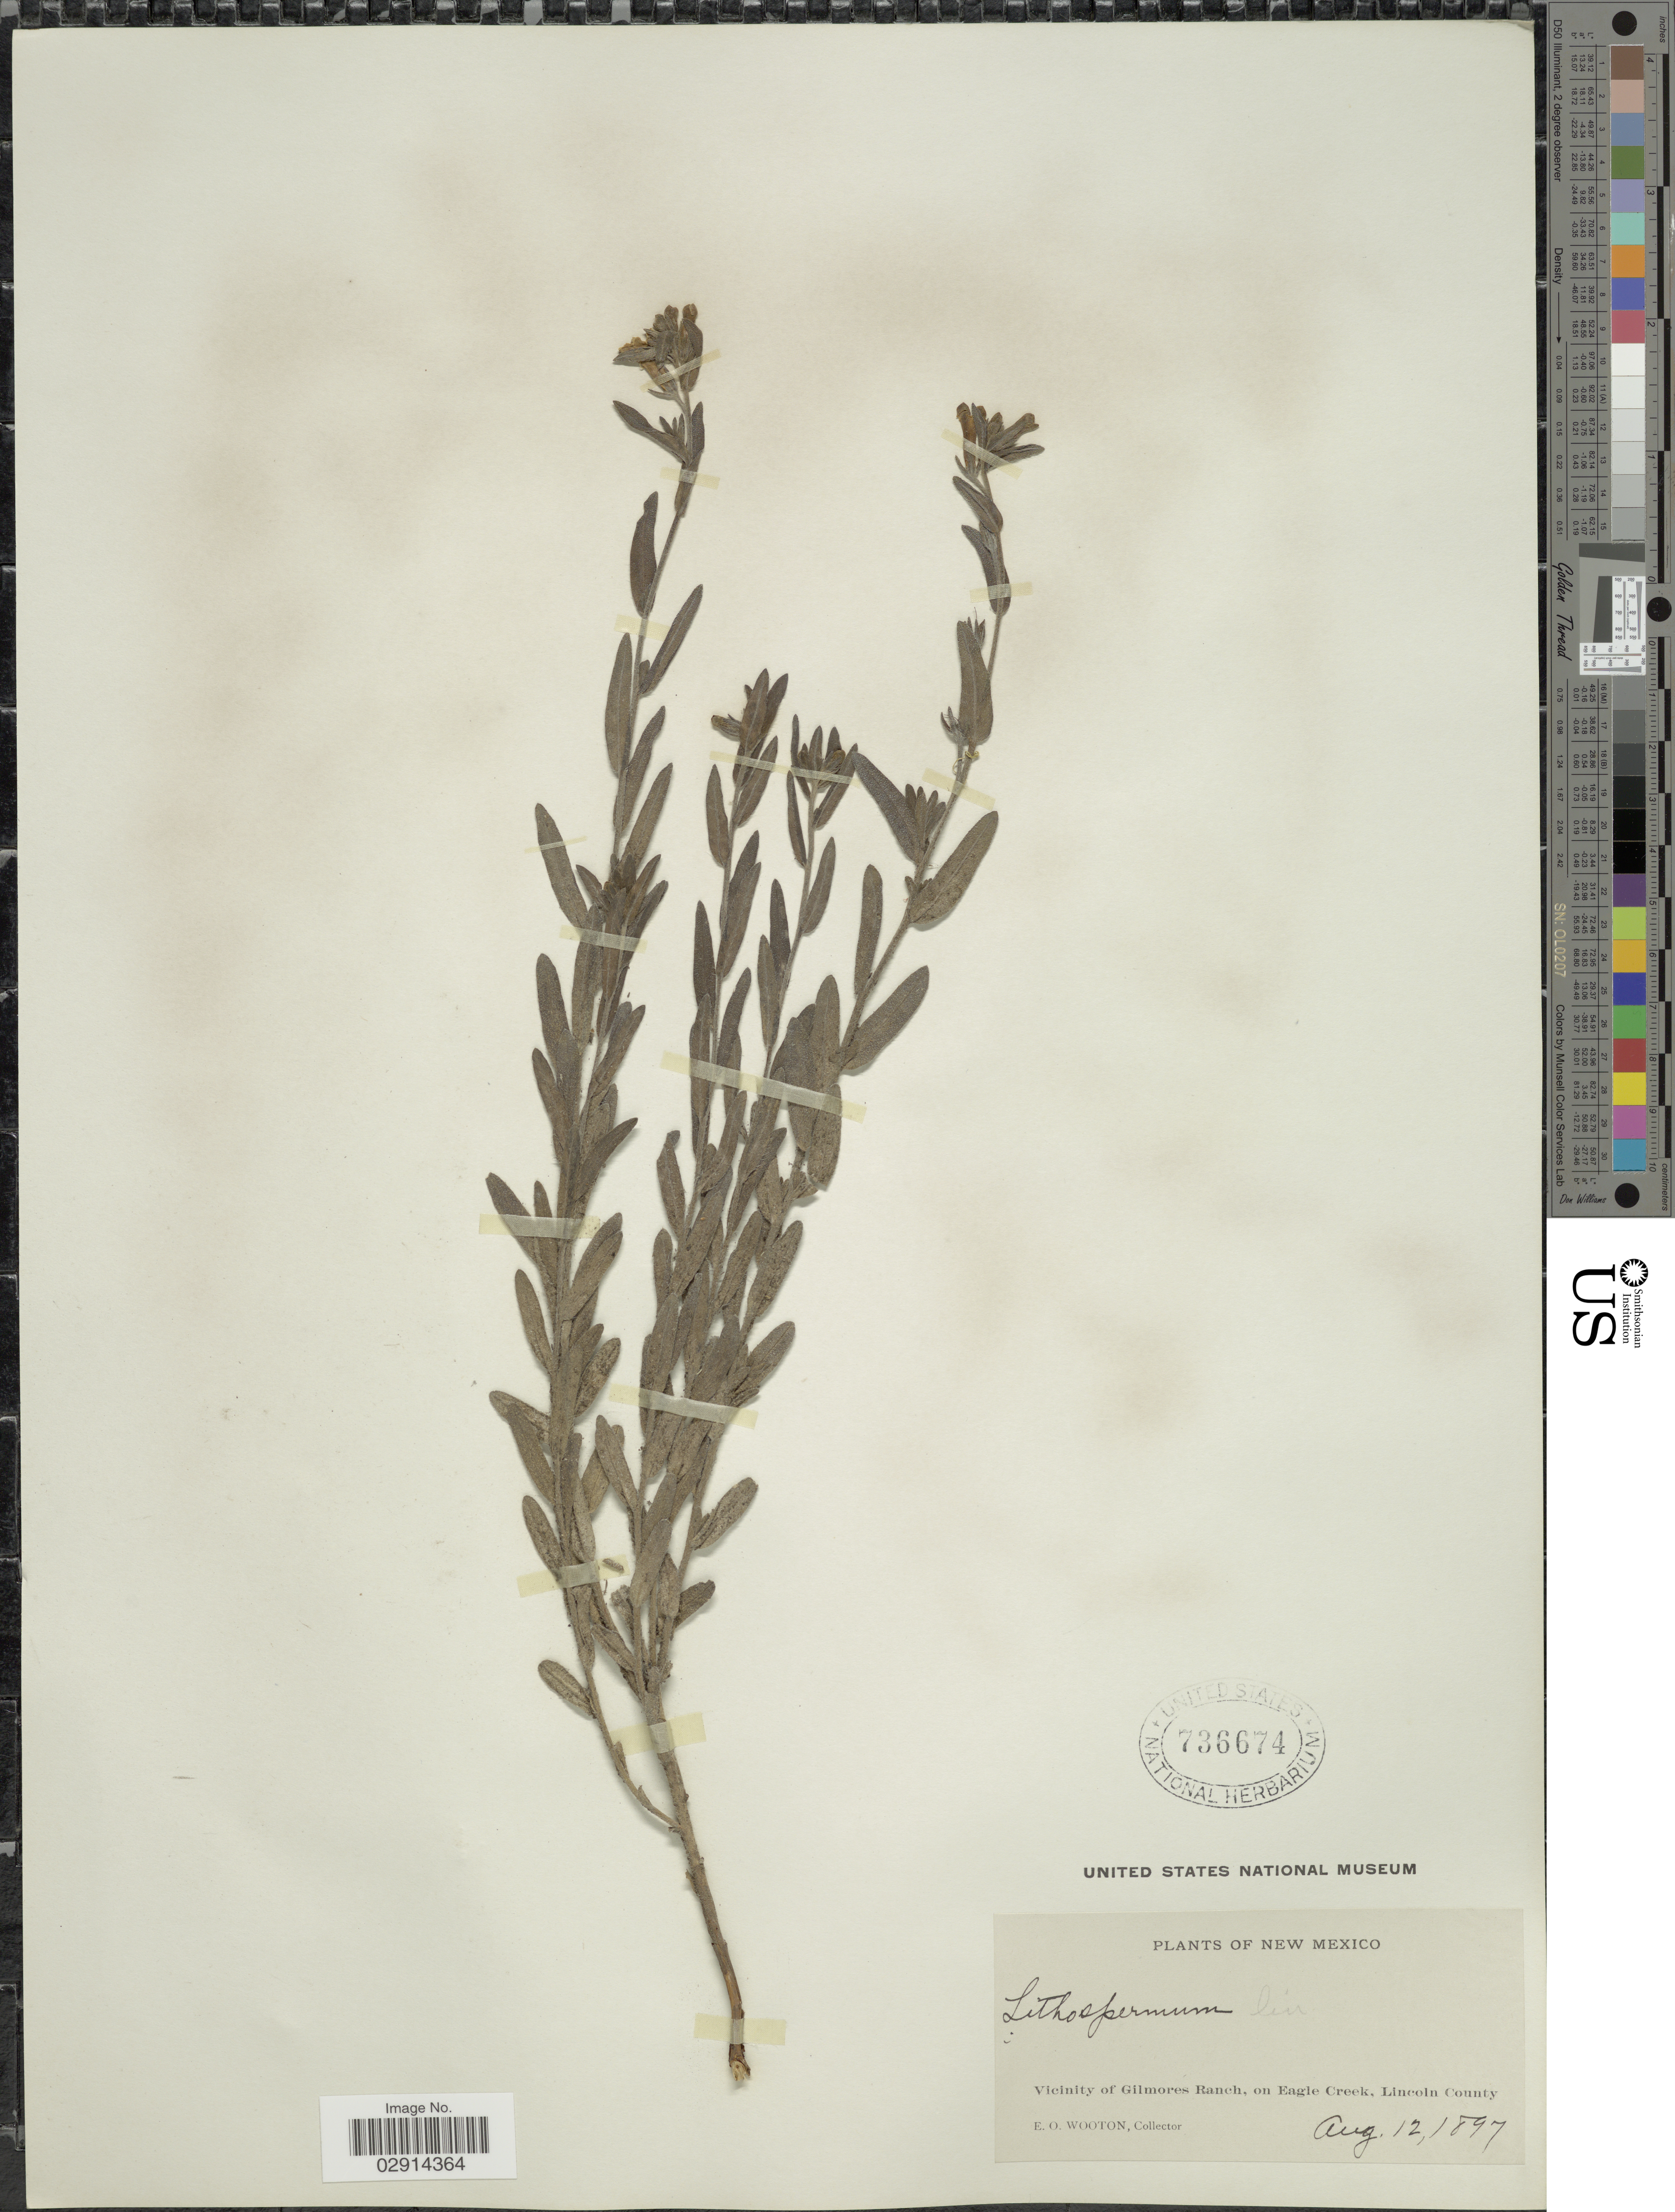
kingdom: Plantae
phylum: Tracheophyta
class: Magnoliopsida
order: Boraginales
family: Boraginaceae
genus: Lithospermum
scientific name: Lithospermum multiflorum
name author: Torr. ex A. Gray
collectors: E. O. Wooton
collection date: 1897-08-12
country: United States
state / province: New Mexico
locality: Vicinity of Gilmores Ranch, on Eagle Creek, Lincoln County.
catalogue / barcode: US 736674